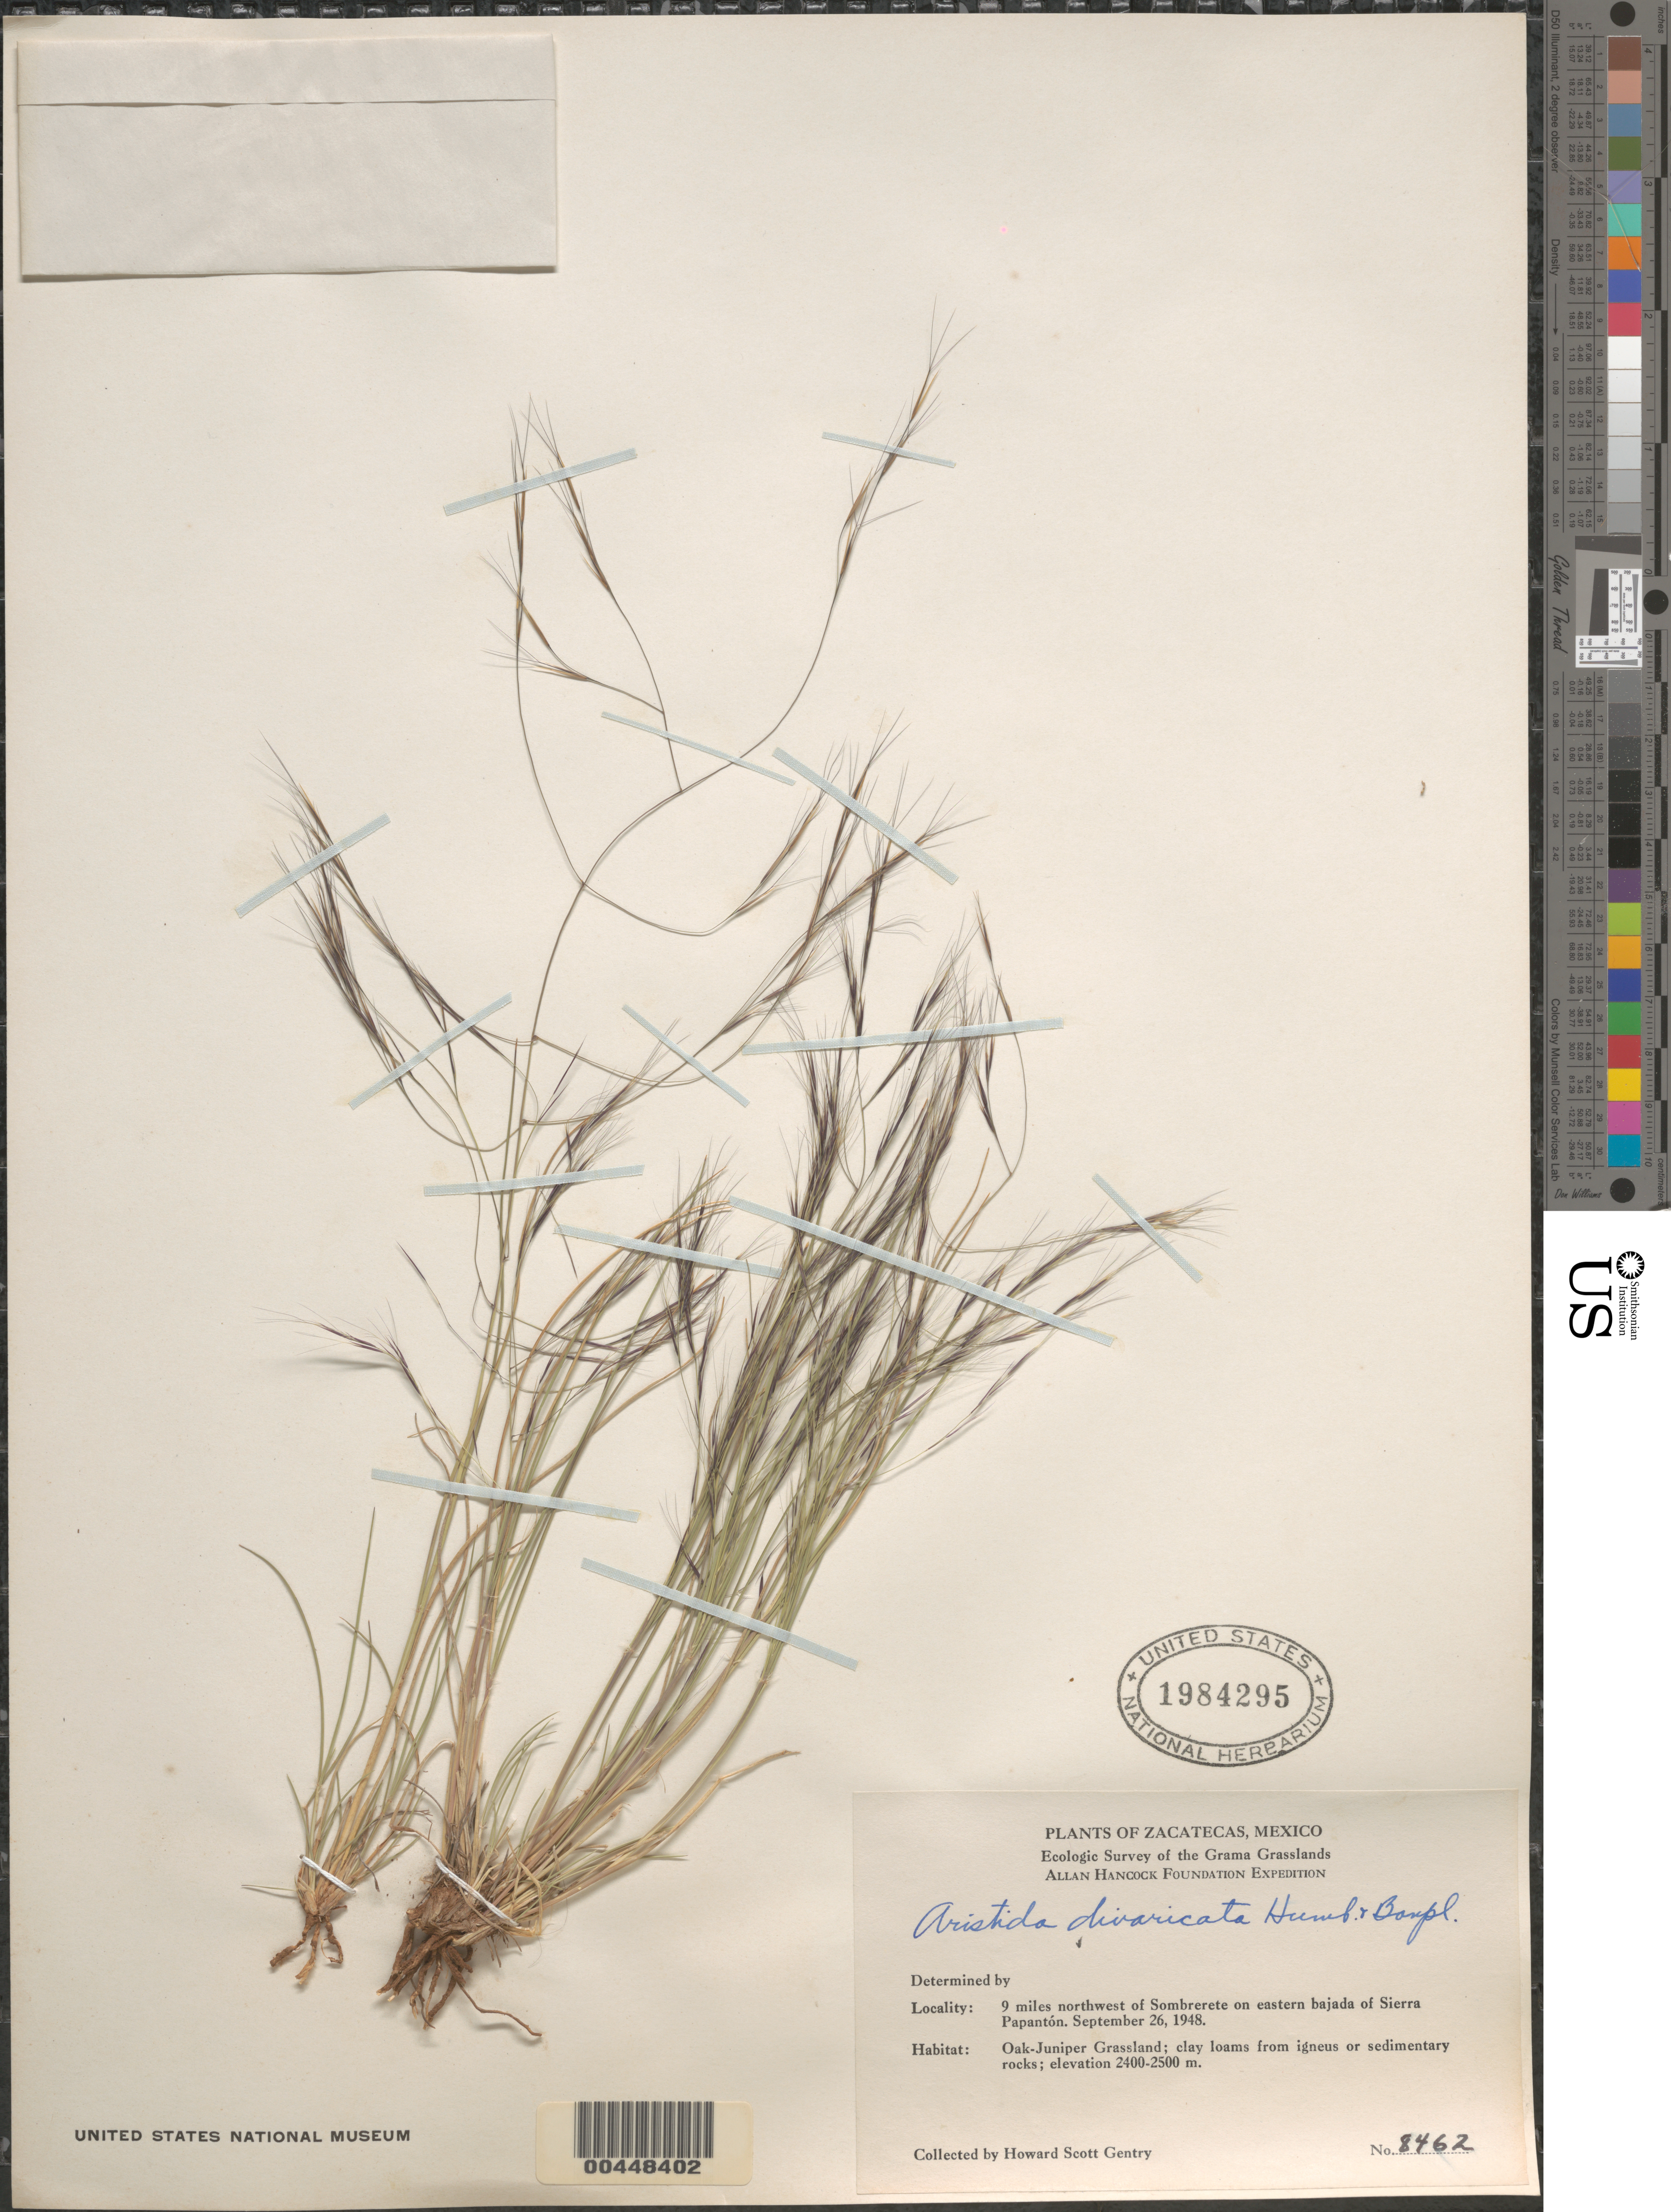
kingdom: Plantae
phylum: Tracheophyta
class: Liliopsida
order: Poales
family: Poaceae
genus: Aristida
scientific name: Aristida divaricata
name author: Humb. & Bonpl. ex Willd.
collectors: H. S. Gentry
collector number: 8462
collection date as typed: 26 Sep 1948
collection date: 1948-09-26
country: Mexico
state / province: Zacatecas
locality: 9 mi NW of Sombrerete on eastern bajada of Sierra Papantón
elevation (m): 2400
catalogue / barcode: US 1984295